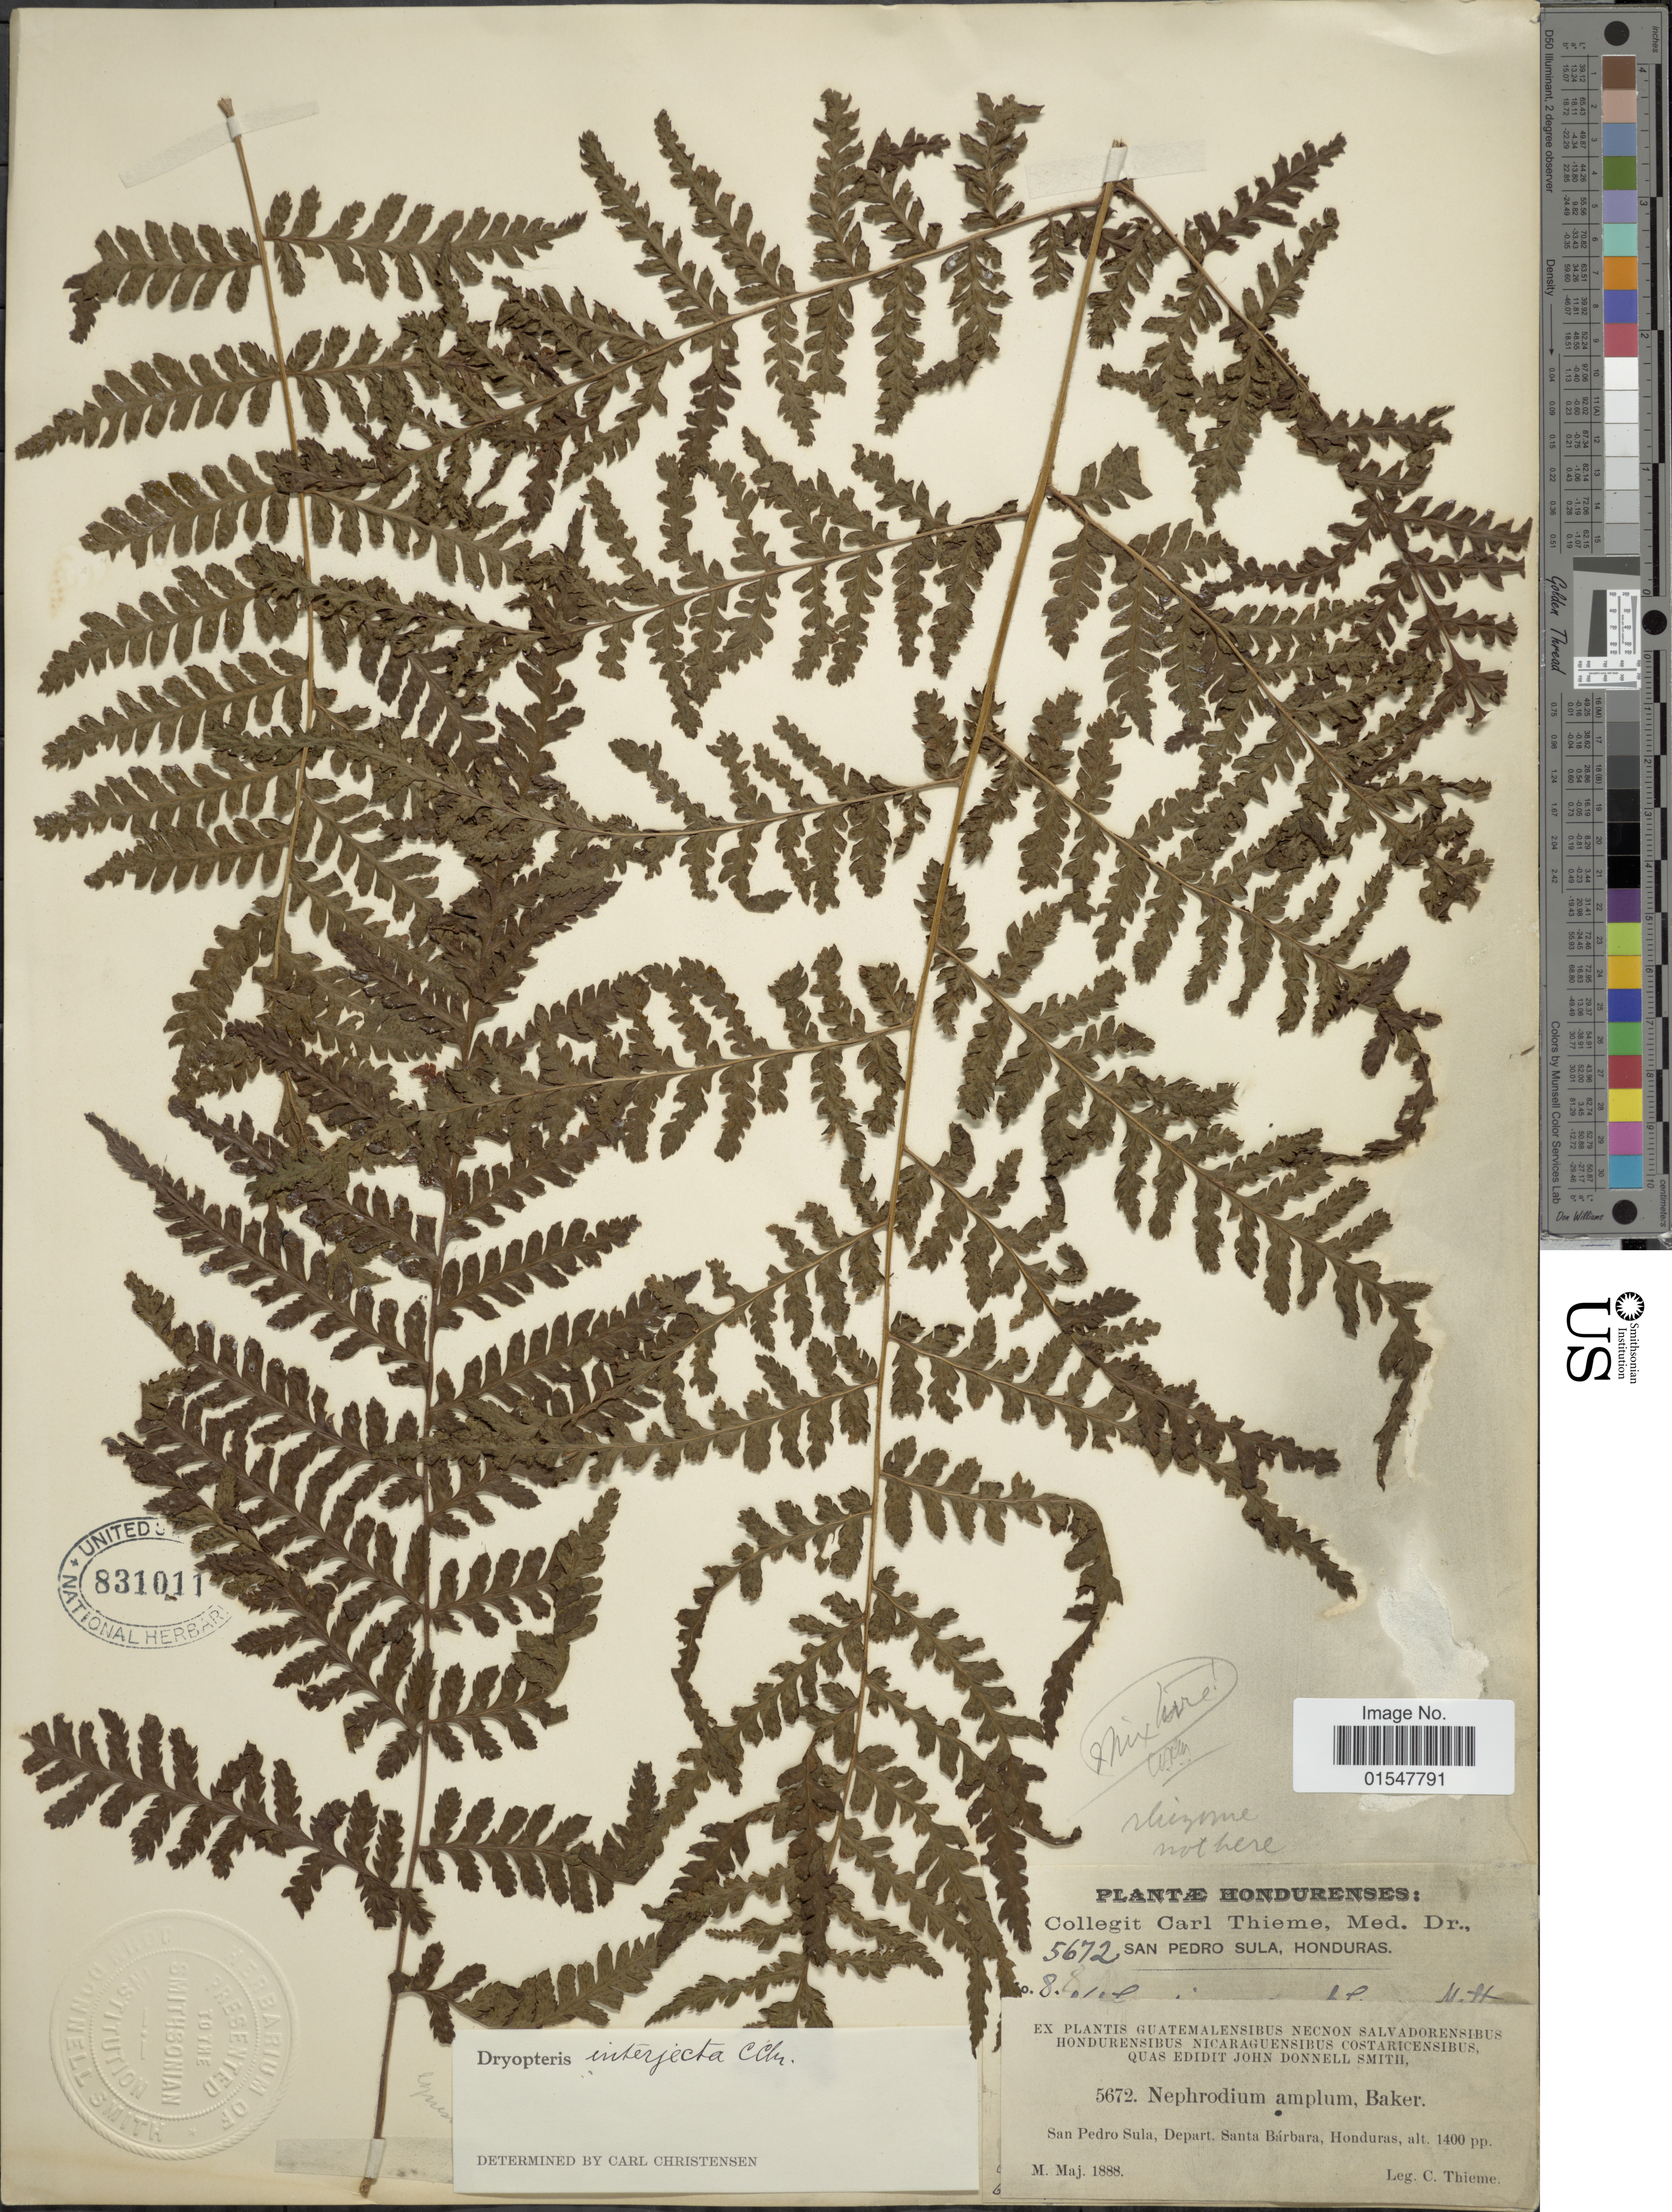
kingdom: Plantae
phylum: Tracheophyta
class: Polypodiopsida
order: Polypodiales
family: Dryopteridaceae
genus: Ctenitis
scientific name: Ctenitis interjecta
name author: (C. Chr.) Ching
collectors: C. Thieme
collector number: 5672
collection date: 1888-05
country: Honduras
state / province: Santa Bárbara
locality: San pedro Sula, Depart Santa Barbara, Honduras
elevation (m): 427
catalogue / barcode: US 831011